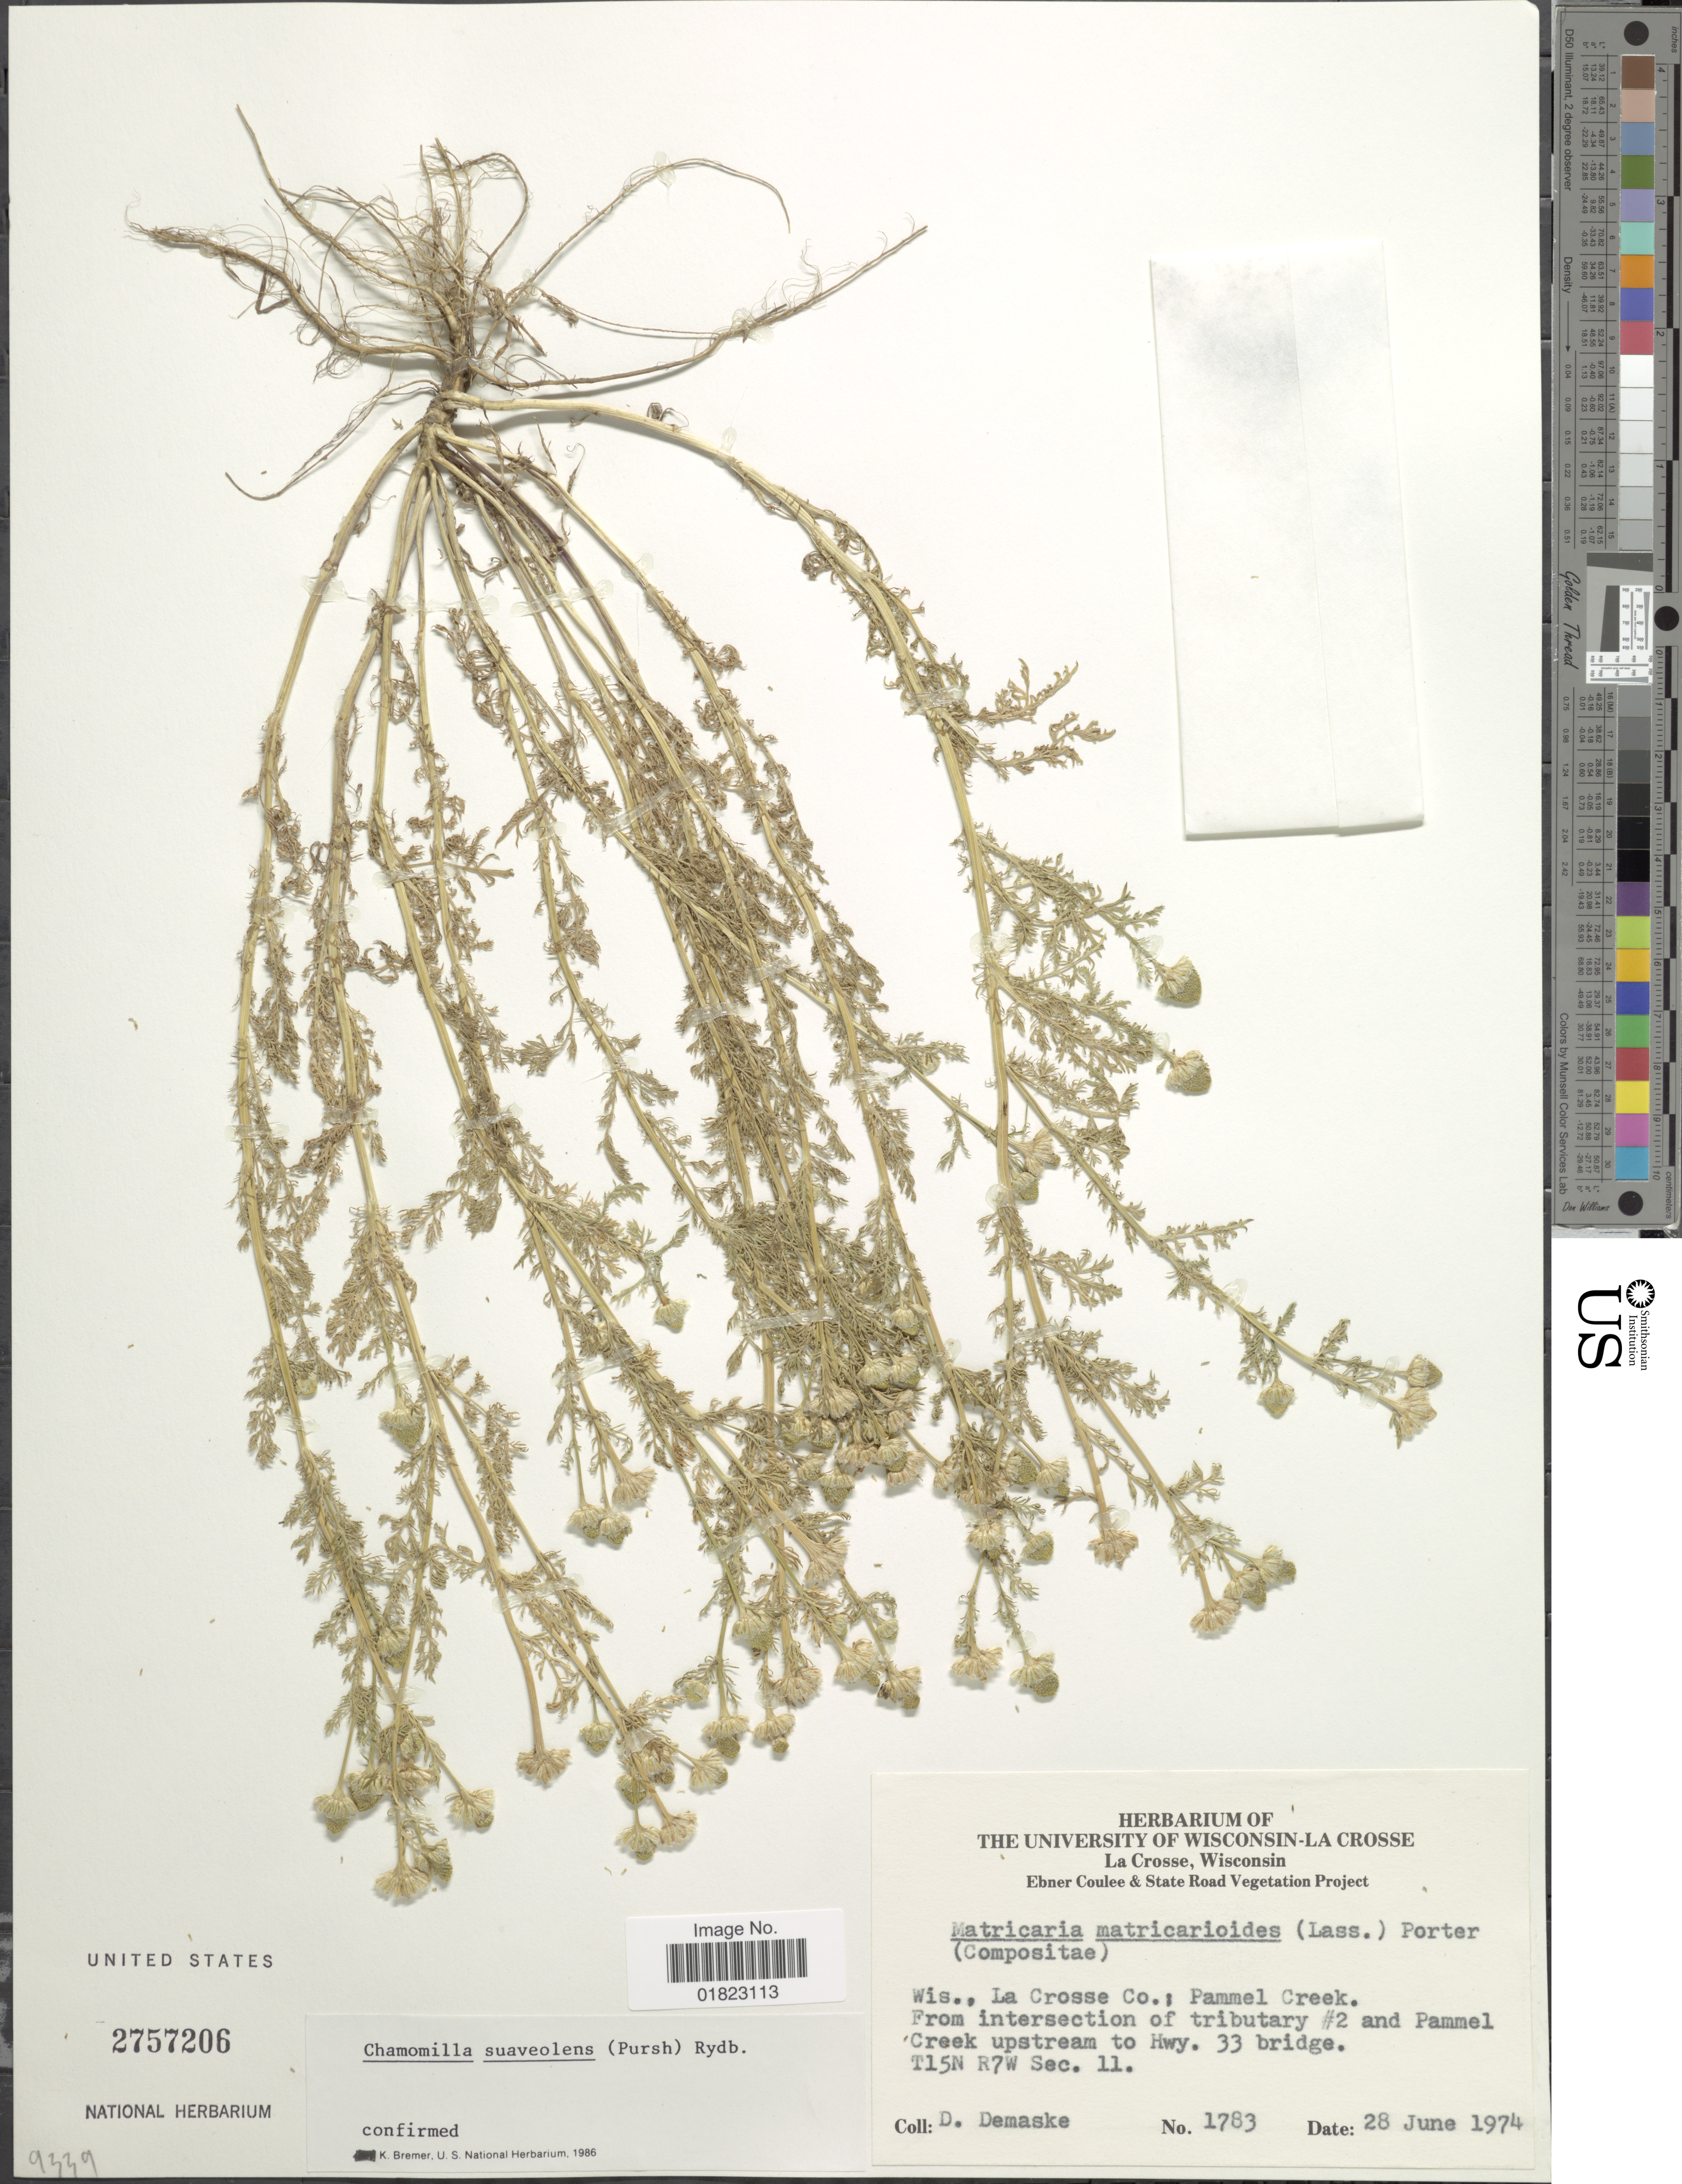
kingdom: Plantae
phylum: Tracheophyta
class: Magnoliopsida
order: Asterales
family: Asteraceae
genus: Matricaria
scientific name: Matricaria matricarioides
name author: (Less.) Porter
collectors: D. Demaske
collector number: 1783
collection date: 1974-06-28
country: United States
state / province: Wisconsin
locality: Wis., La Crosse Co., Pammel Creek. Creek upstream to Hwy. 33 bridge. T15N R7W Sec.11.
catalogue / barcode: US 2757206